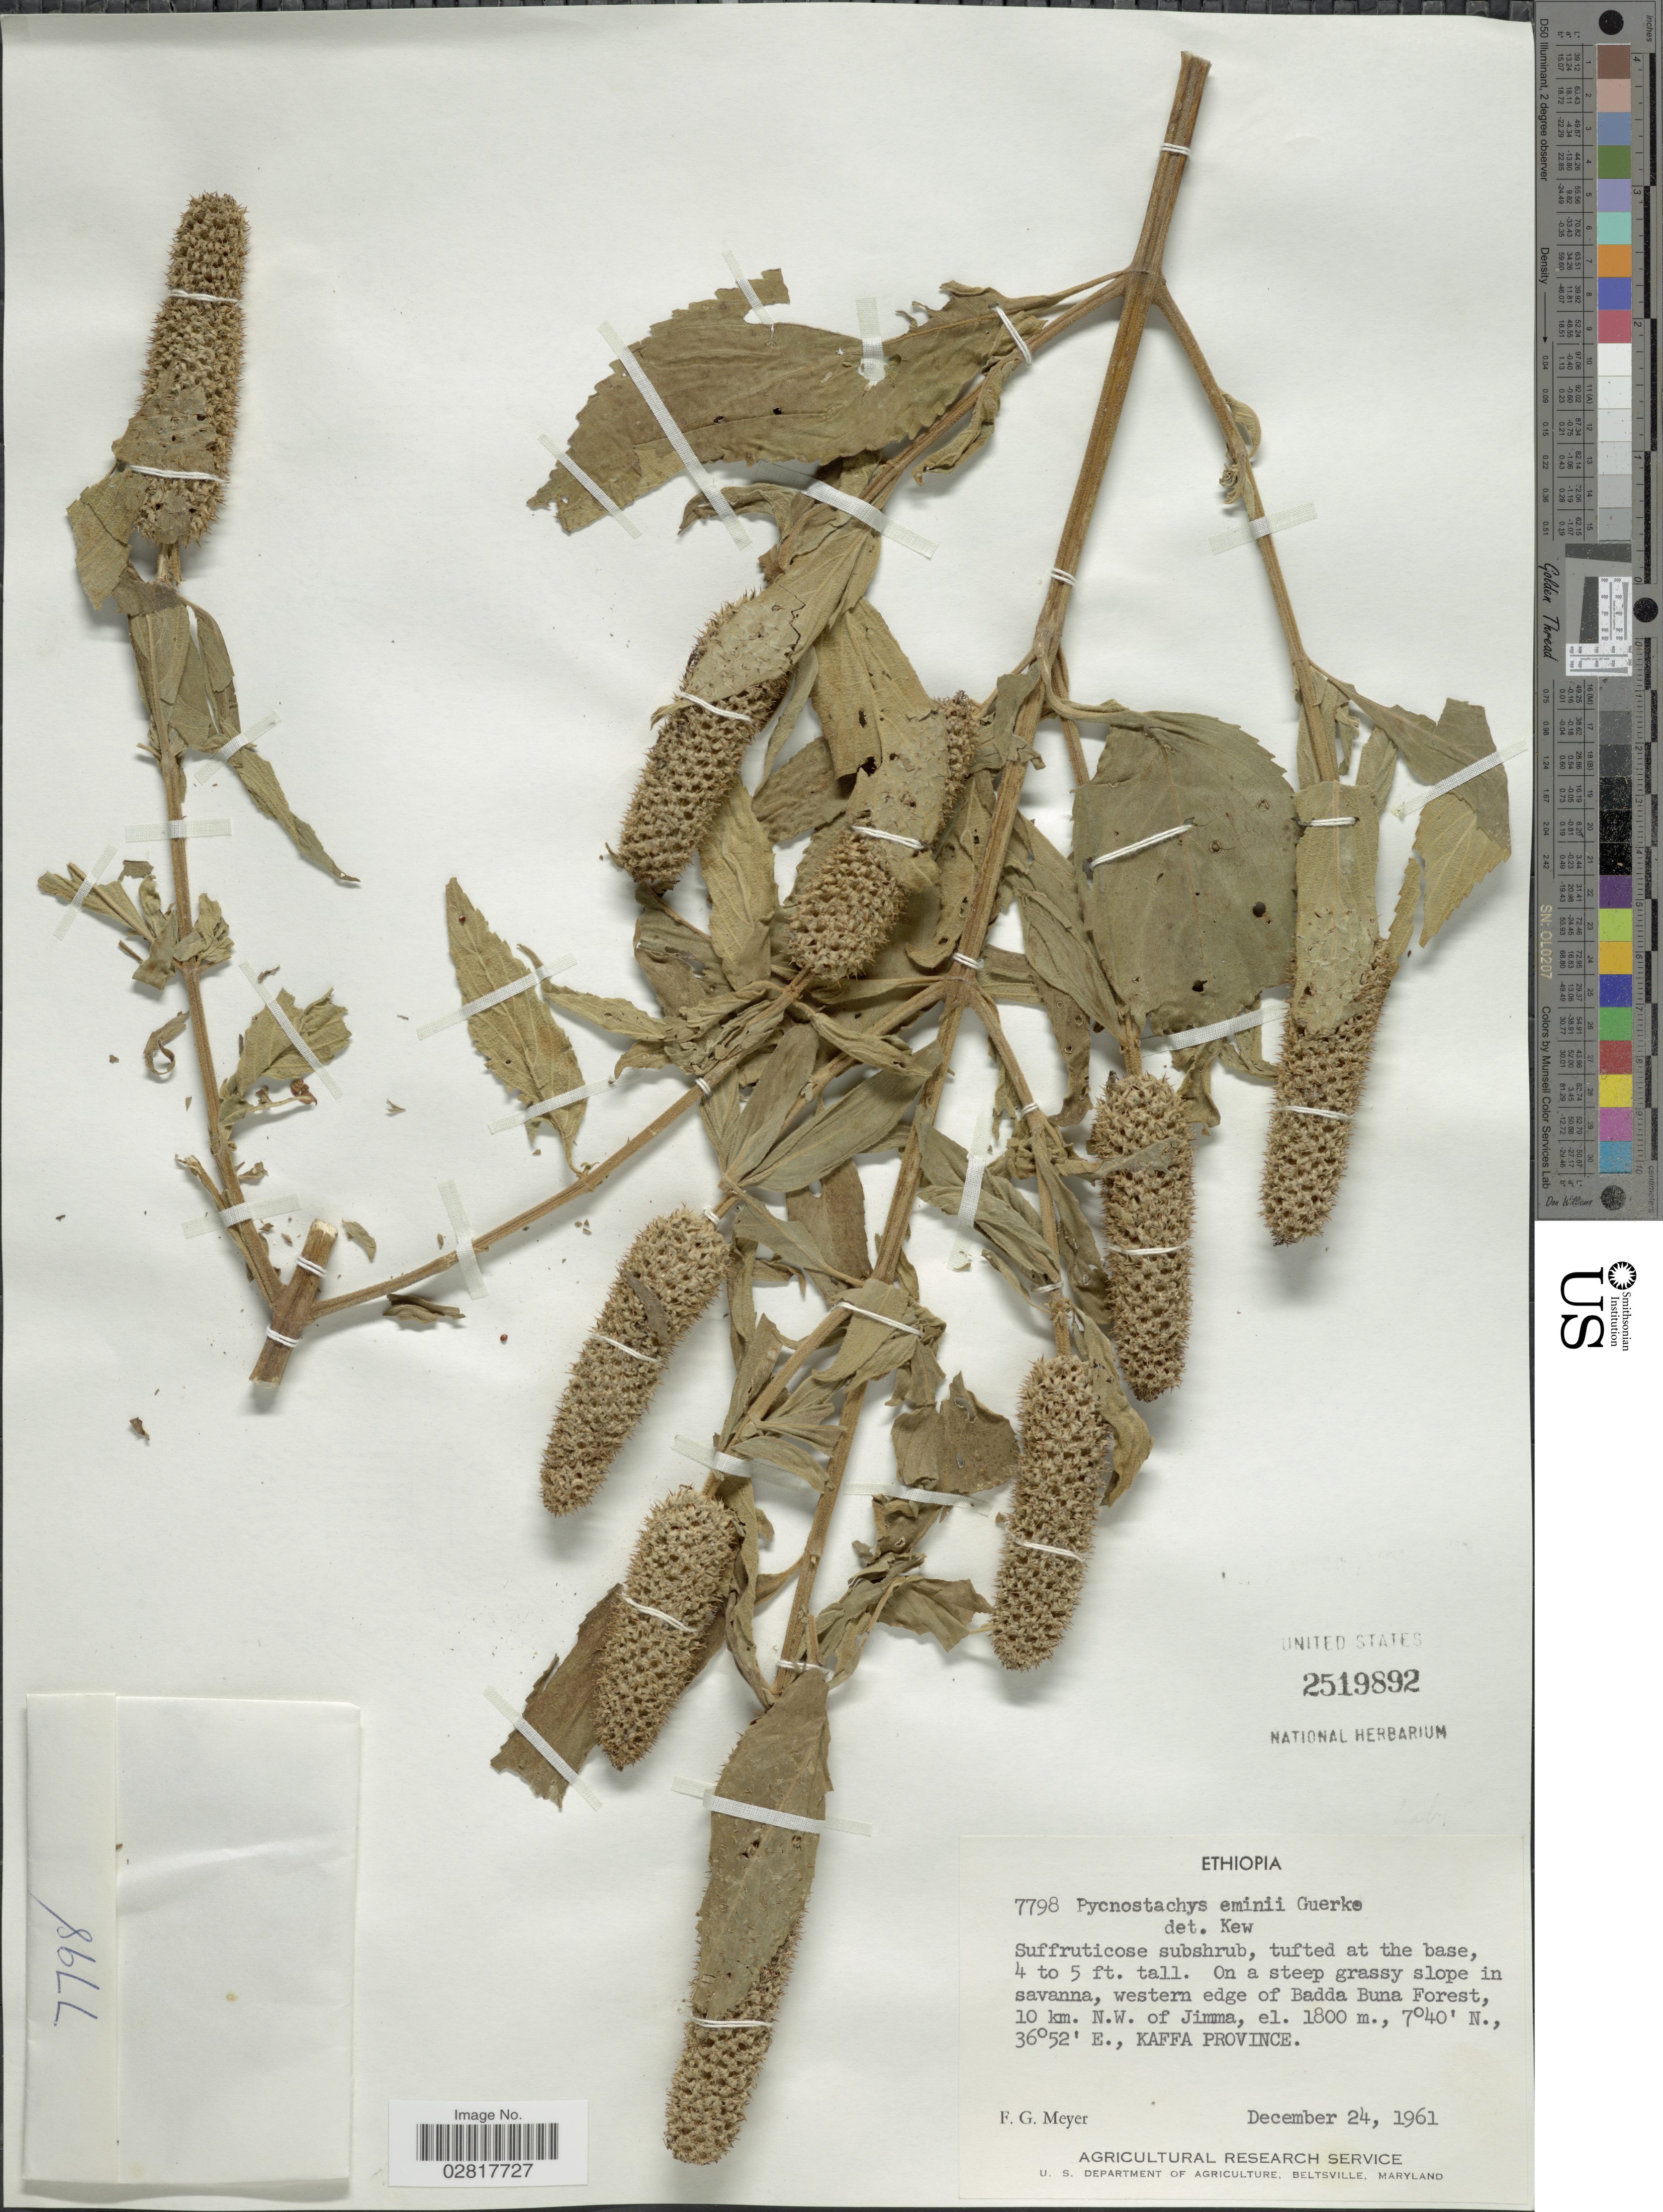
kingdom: Plantae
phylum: Tracheophyta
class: Magnoliopsida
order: Lamiales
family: Lamiaceae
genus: Pycnostachys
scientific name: Pycnostachys eminii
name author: Gürke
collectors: F. G. Meyer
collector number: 7798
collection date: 1961-12-24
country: Ethiopia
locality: Western edge of Badda Buna Forest, 10 km. N.W. of Jimma, Kaffa Province.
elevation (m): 1800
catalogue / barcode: US 2519892